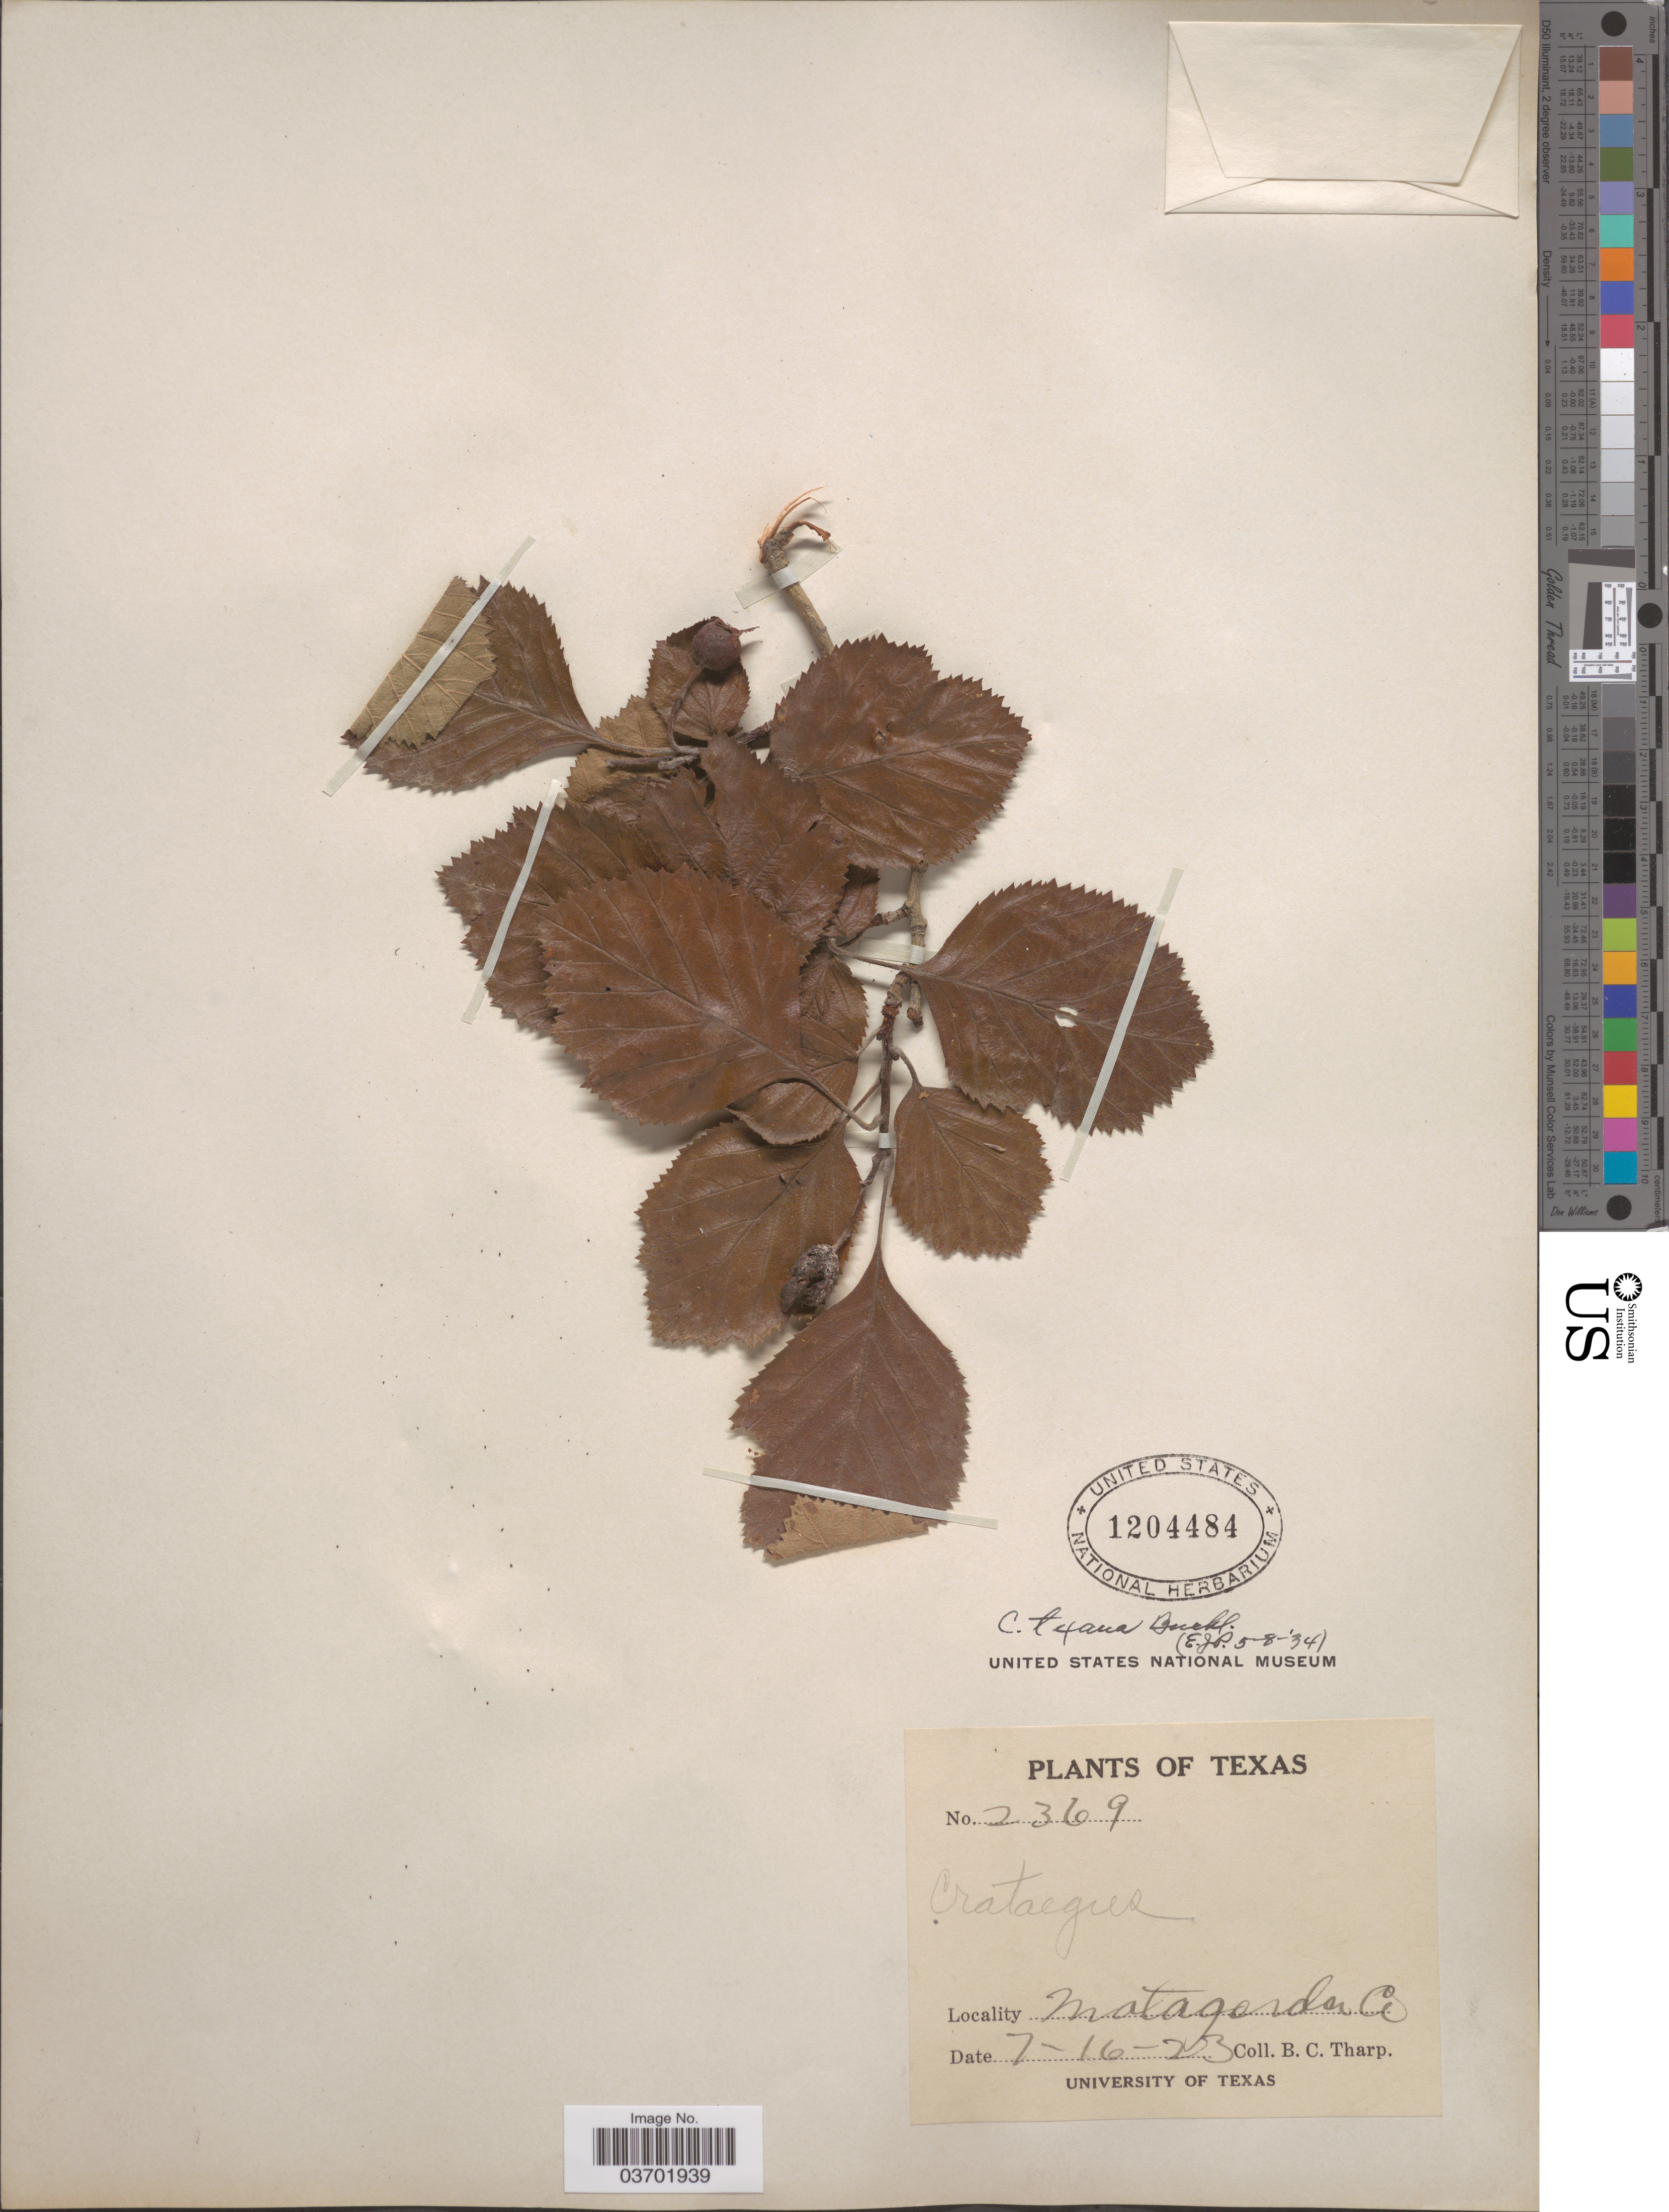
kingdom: Plantae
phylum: Tracheophyta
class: Magnoliopsida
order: Rosales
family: Rosaceae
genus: Crataegus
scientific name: Crataegus texana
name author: Buckley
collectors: B. C. Tharp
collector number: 2369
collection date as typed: Transcribed d/m/y: 16/7/23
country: United States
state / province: Texas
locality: Matagorda Co.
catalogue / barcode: US 1204484